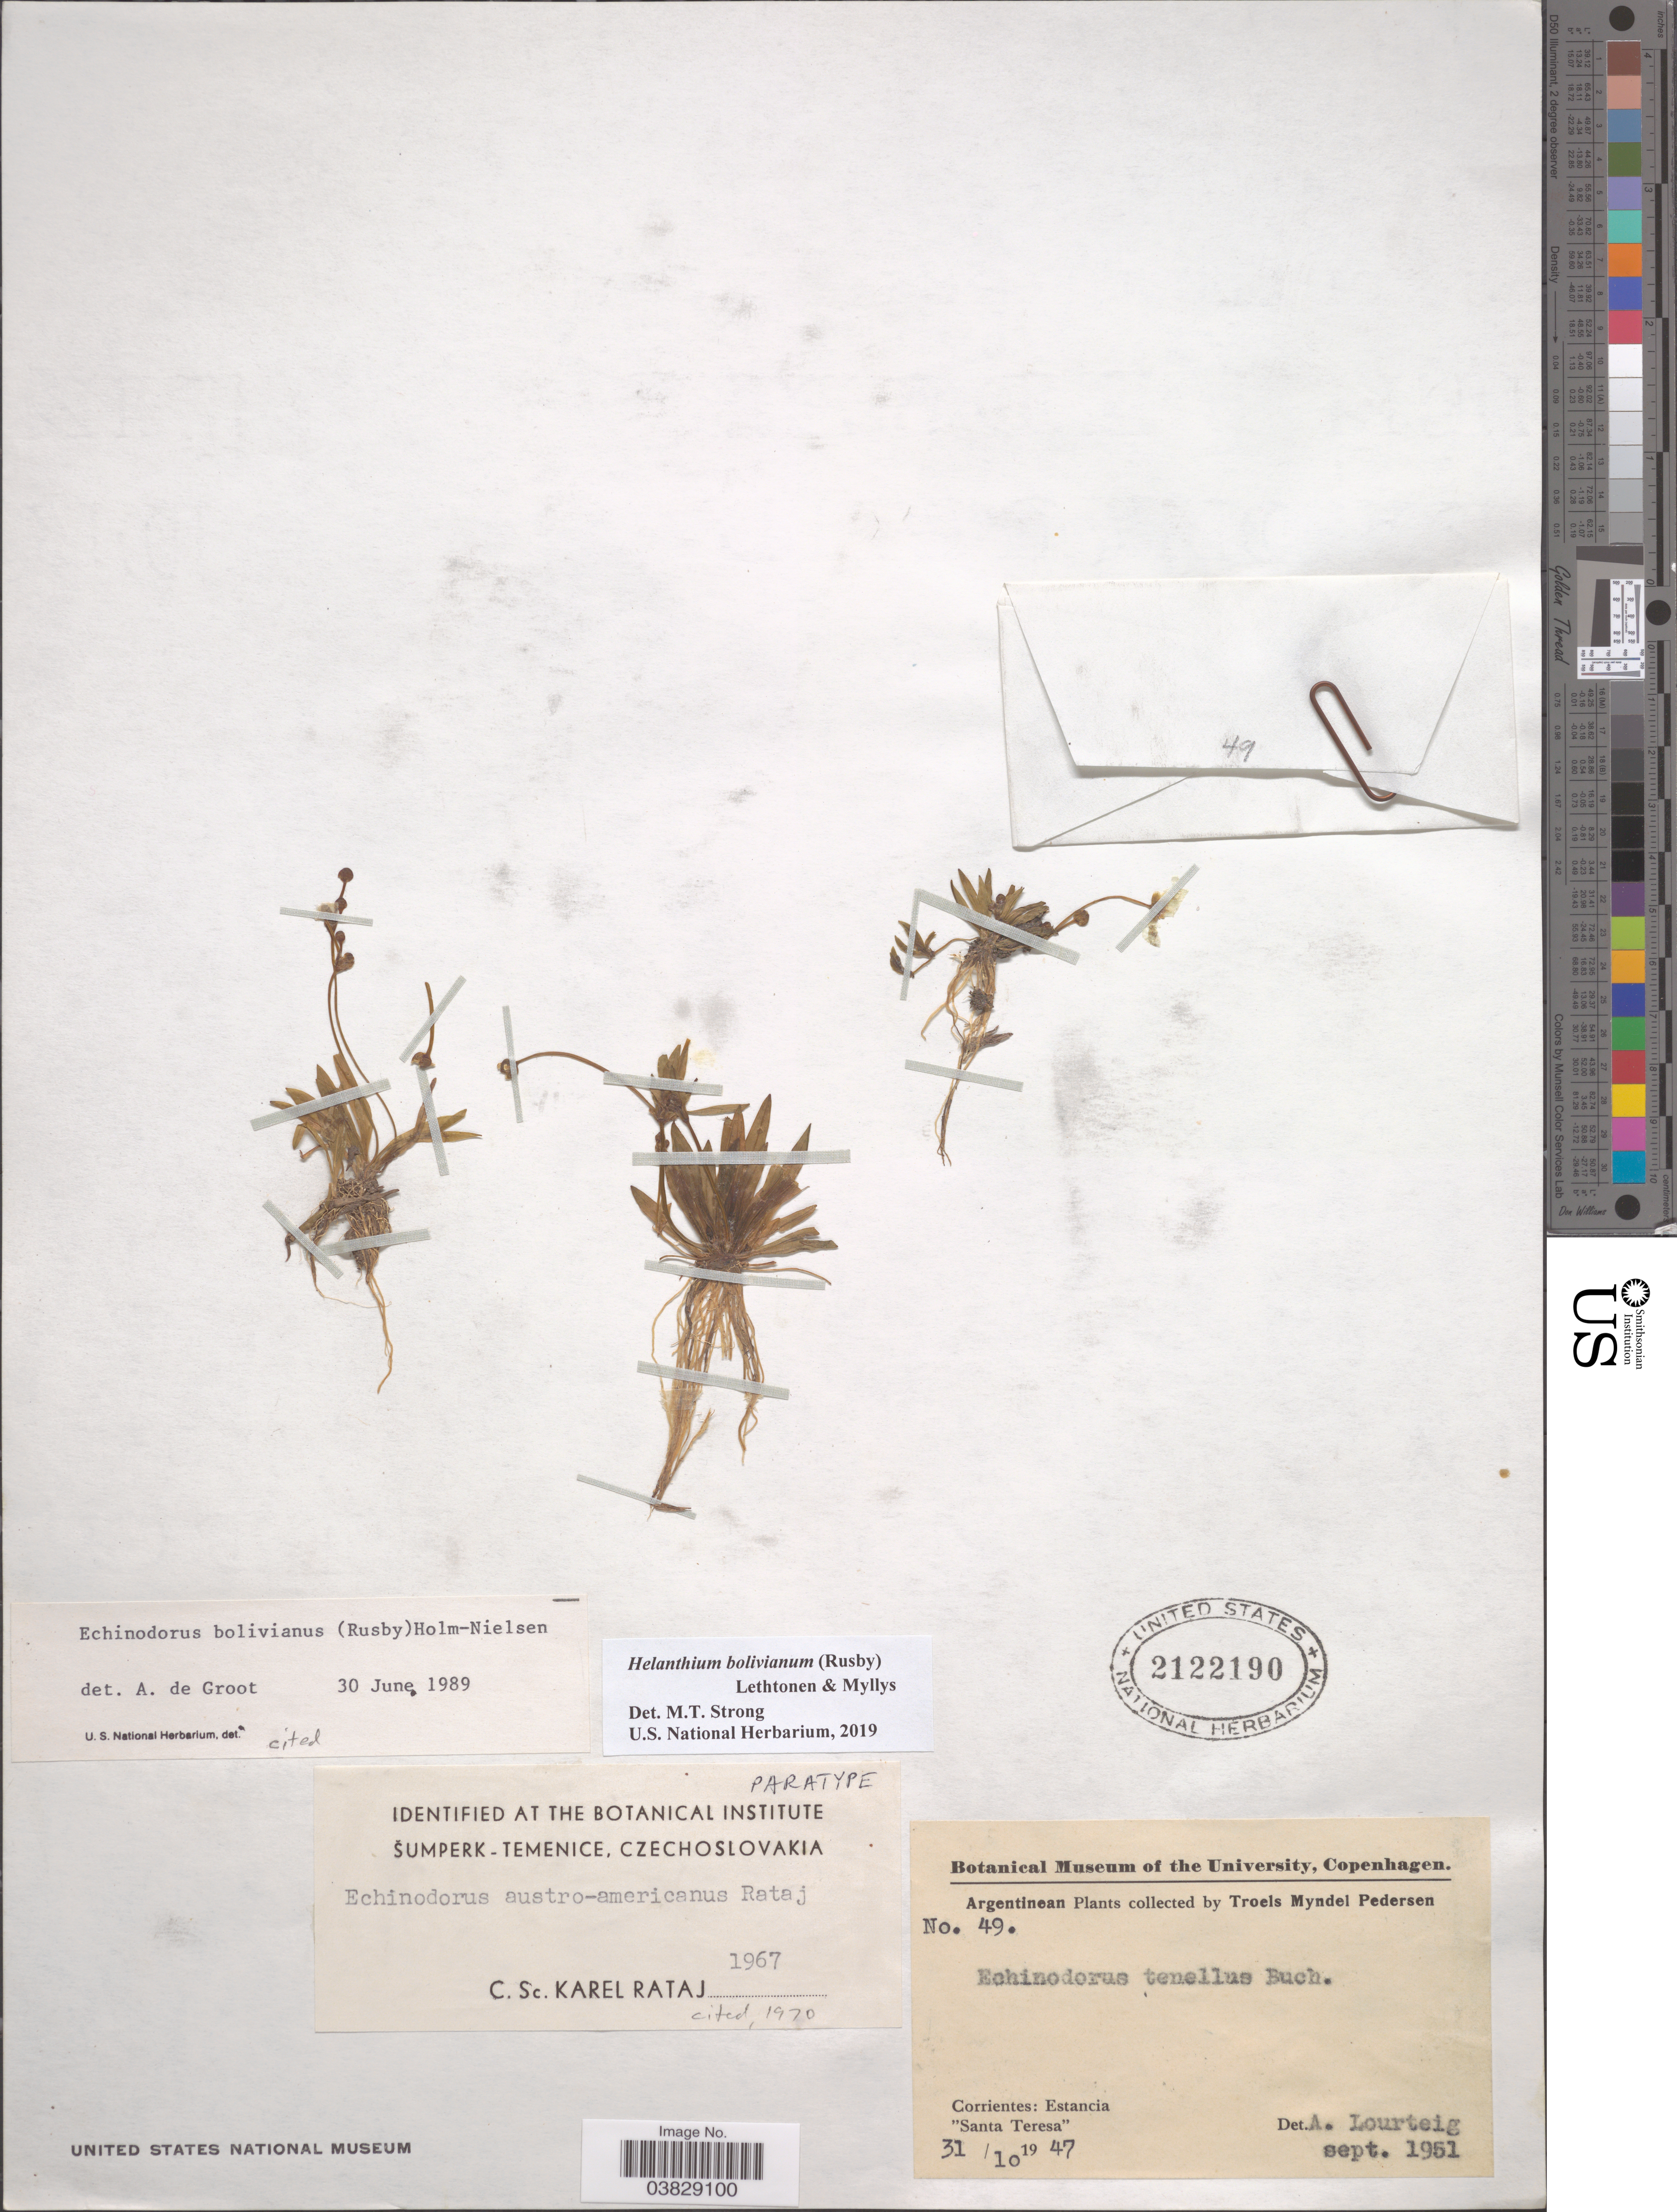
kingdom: Plantae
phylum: Tracheophyta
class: Liliopsida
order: Alismatales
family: Alismataceae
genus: Helanthium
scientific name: Helanthium bolivianum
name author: (Rusby) Lehtonen & Myllys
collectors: T. Pederson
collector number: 49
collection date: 1947-10-31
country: Argentina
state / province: Corrientes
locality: Estancia "Santa Teresa".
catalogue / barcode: US 2122190